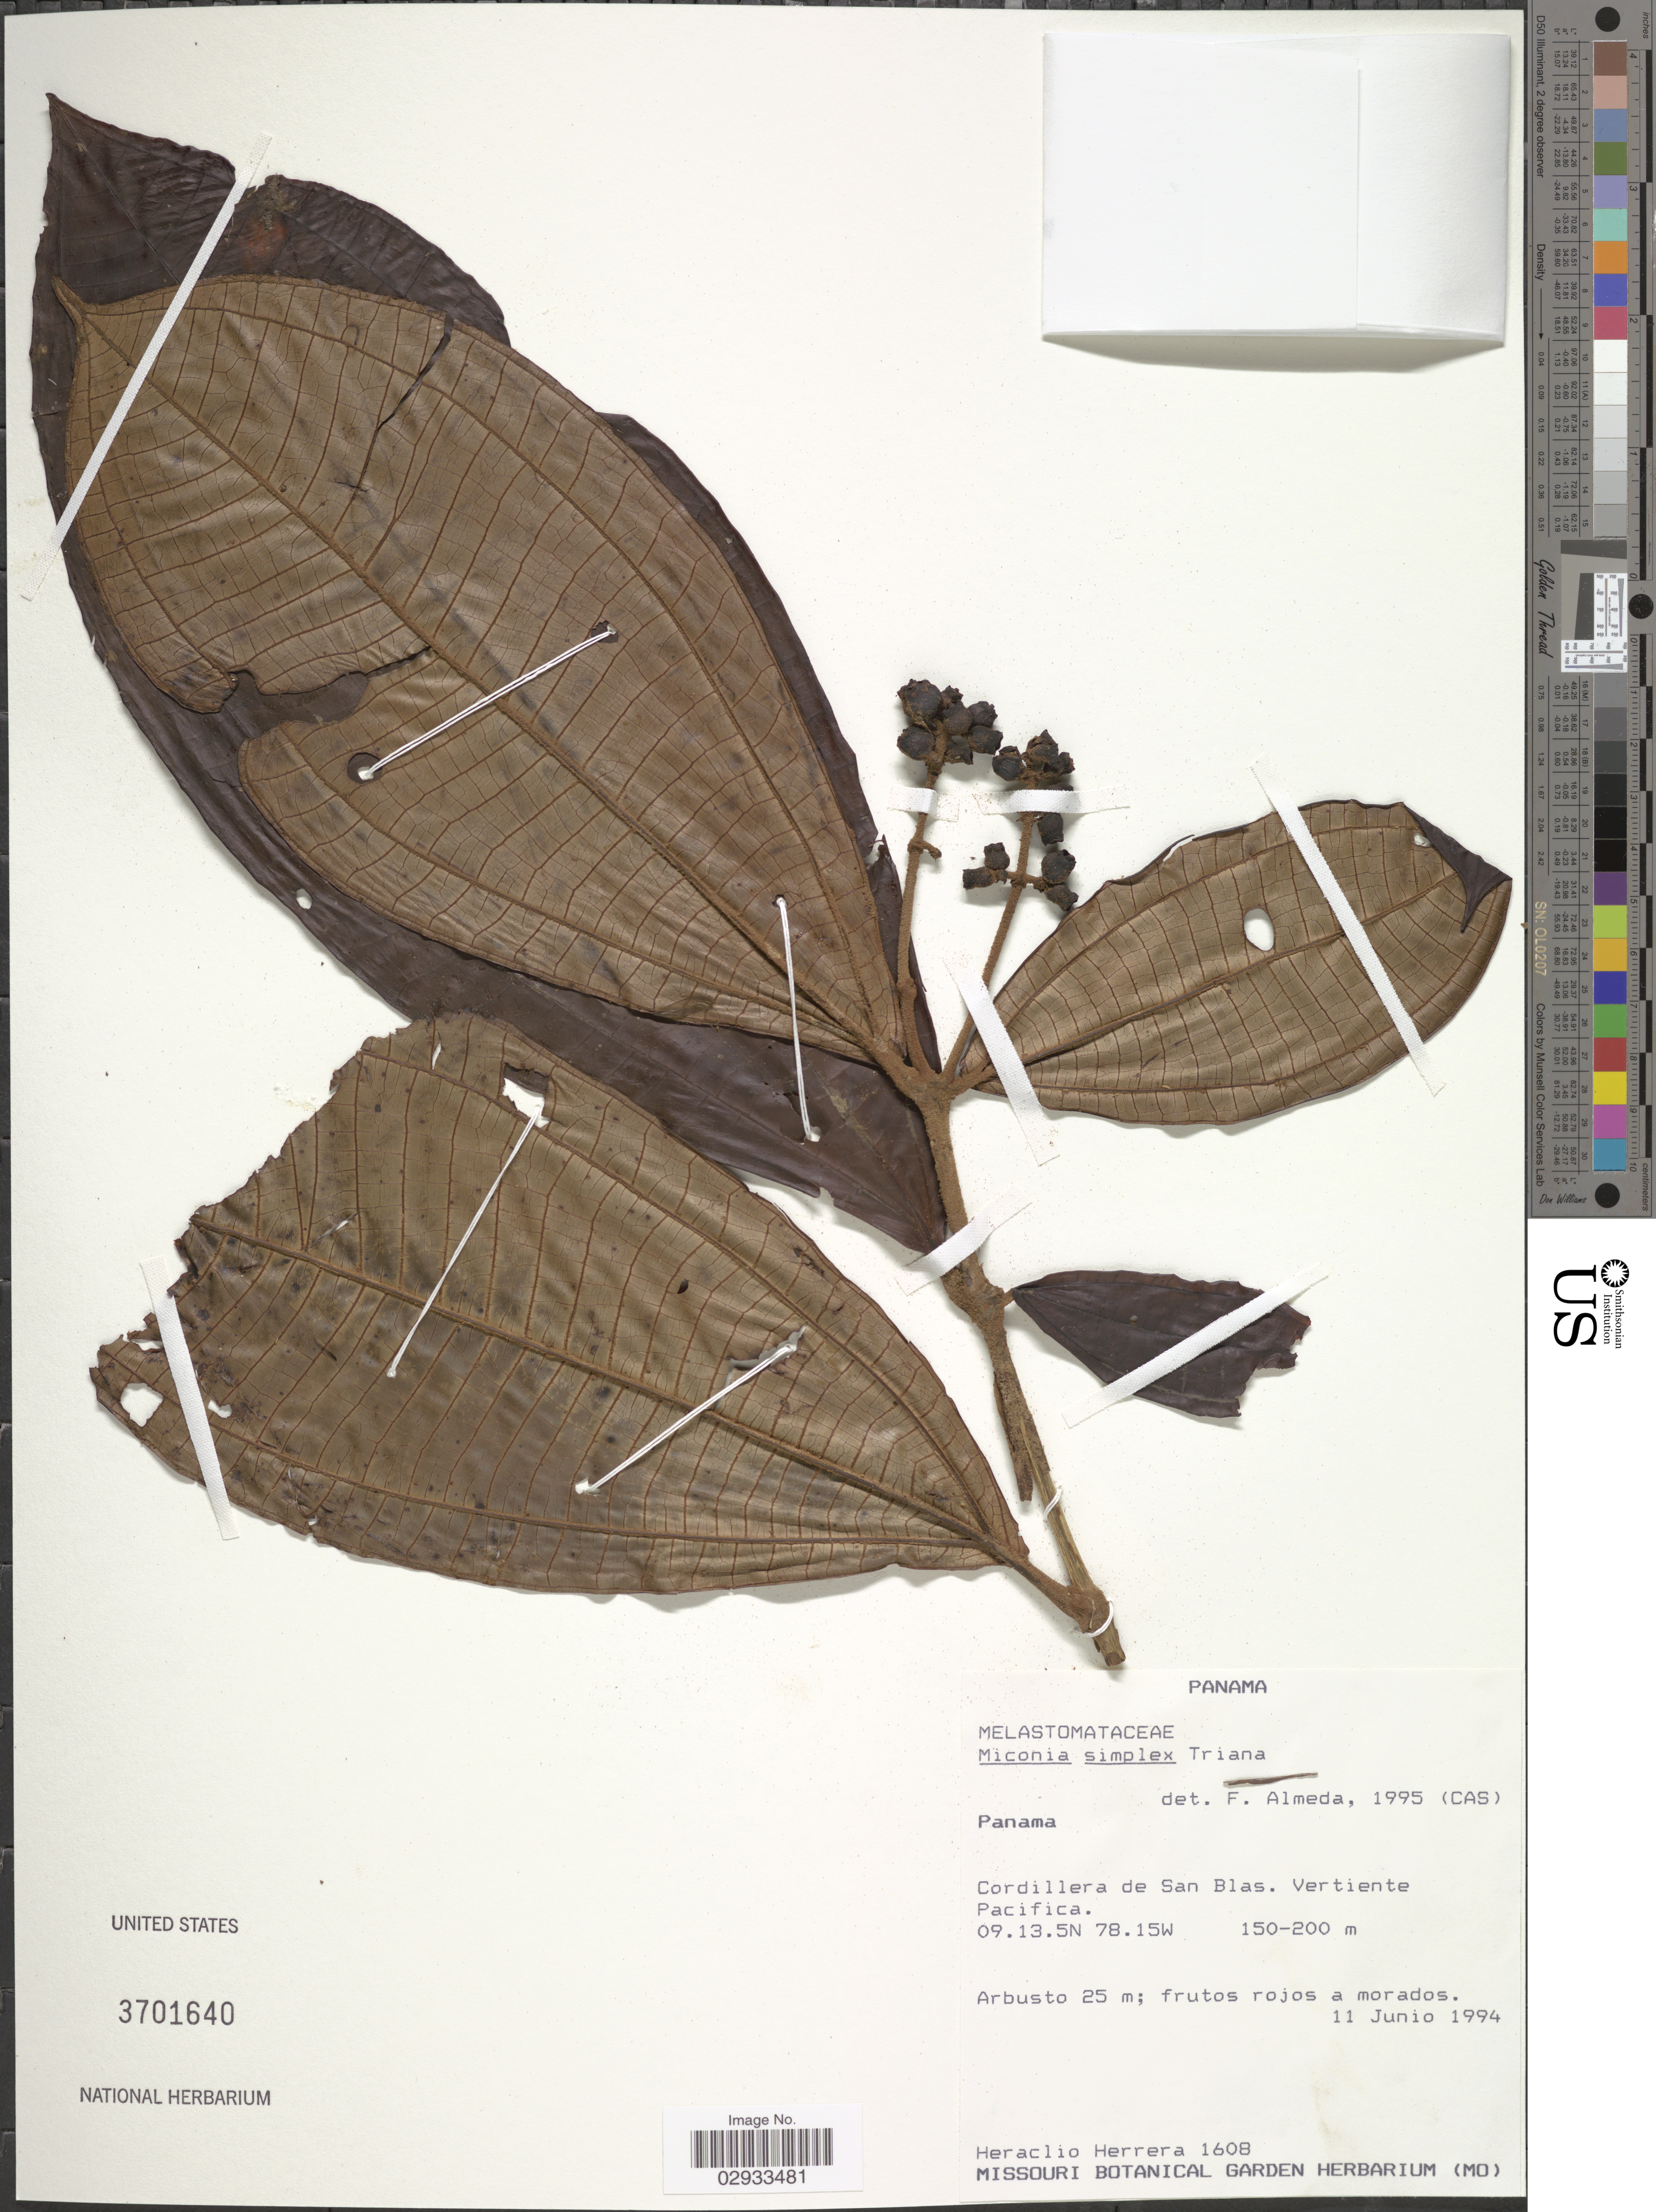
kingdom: Plantae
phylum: Tracheophyta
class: Magnoliopsida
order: Myrtales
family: Melastomataceae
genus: Miconia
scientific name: Miconia simplex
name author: Triana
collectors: H. Herrera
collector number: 1608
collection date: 1994-06-11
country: Panama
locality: Panama. Cordillera de San Blas. Vertiente Pacifica.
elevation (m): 150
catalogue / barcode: US 3701640